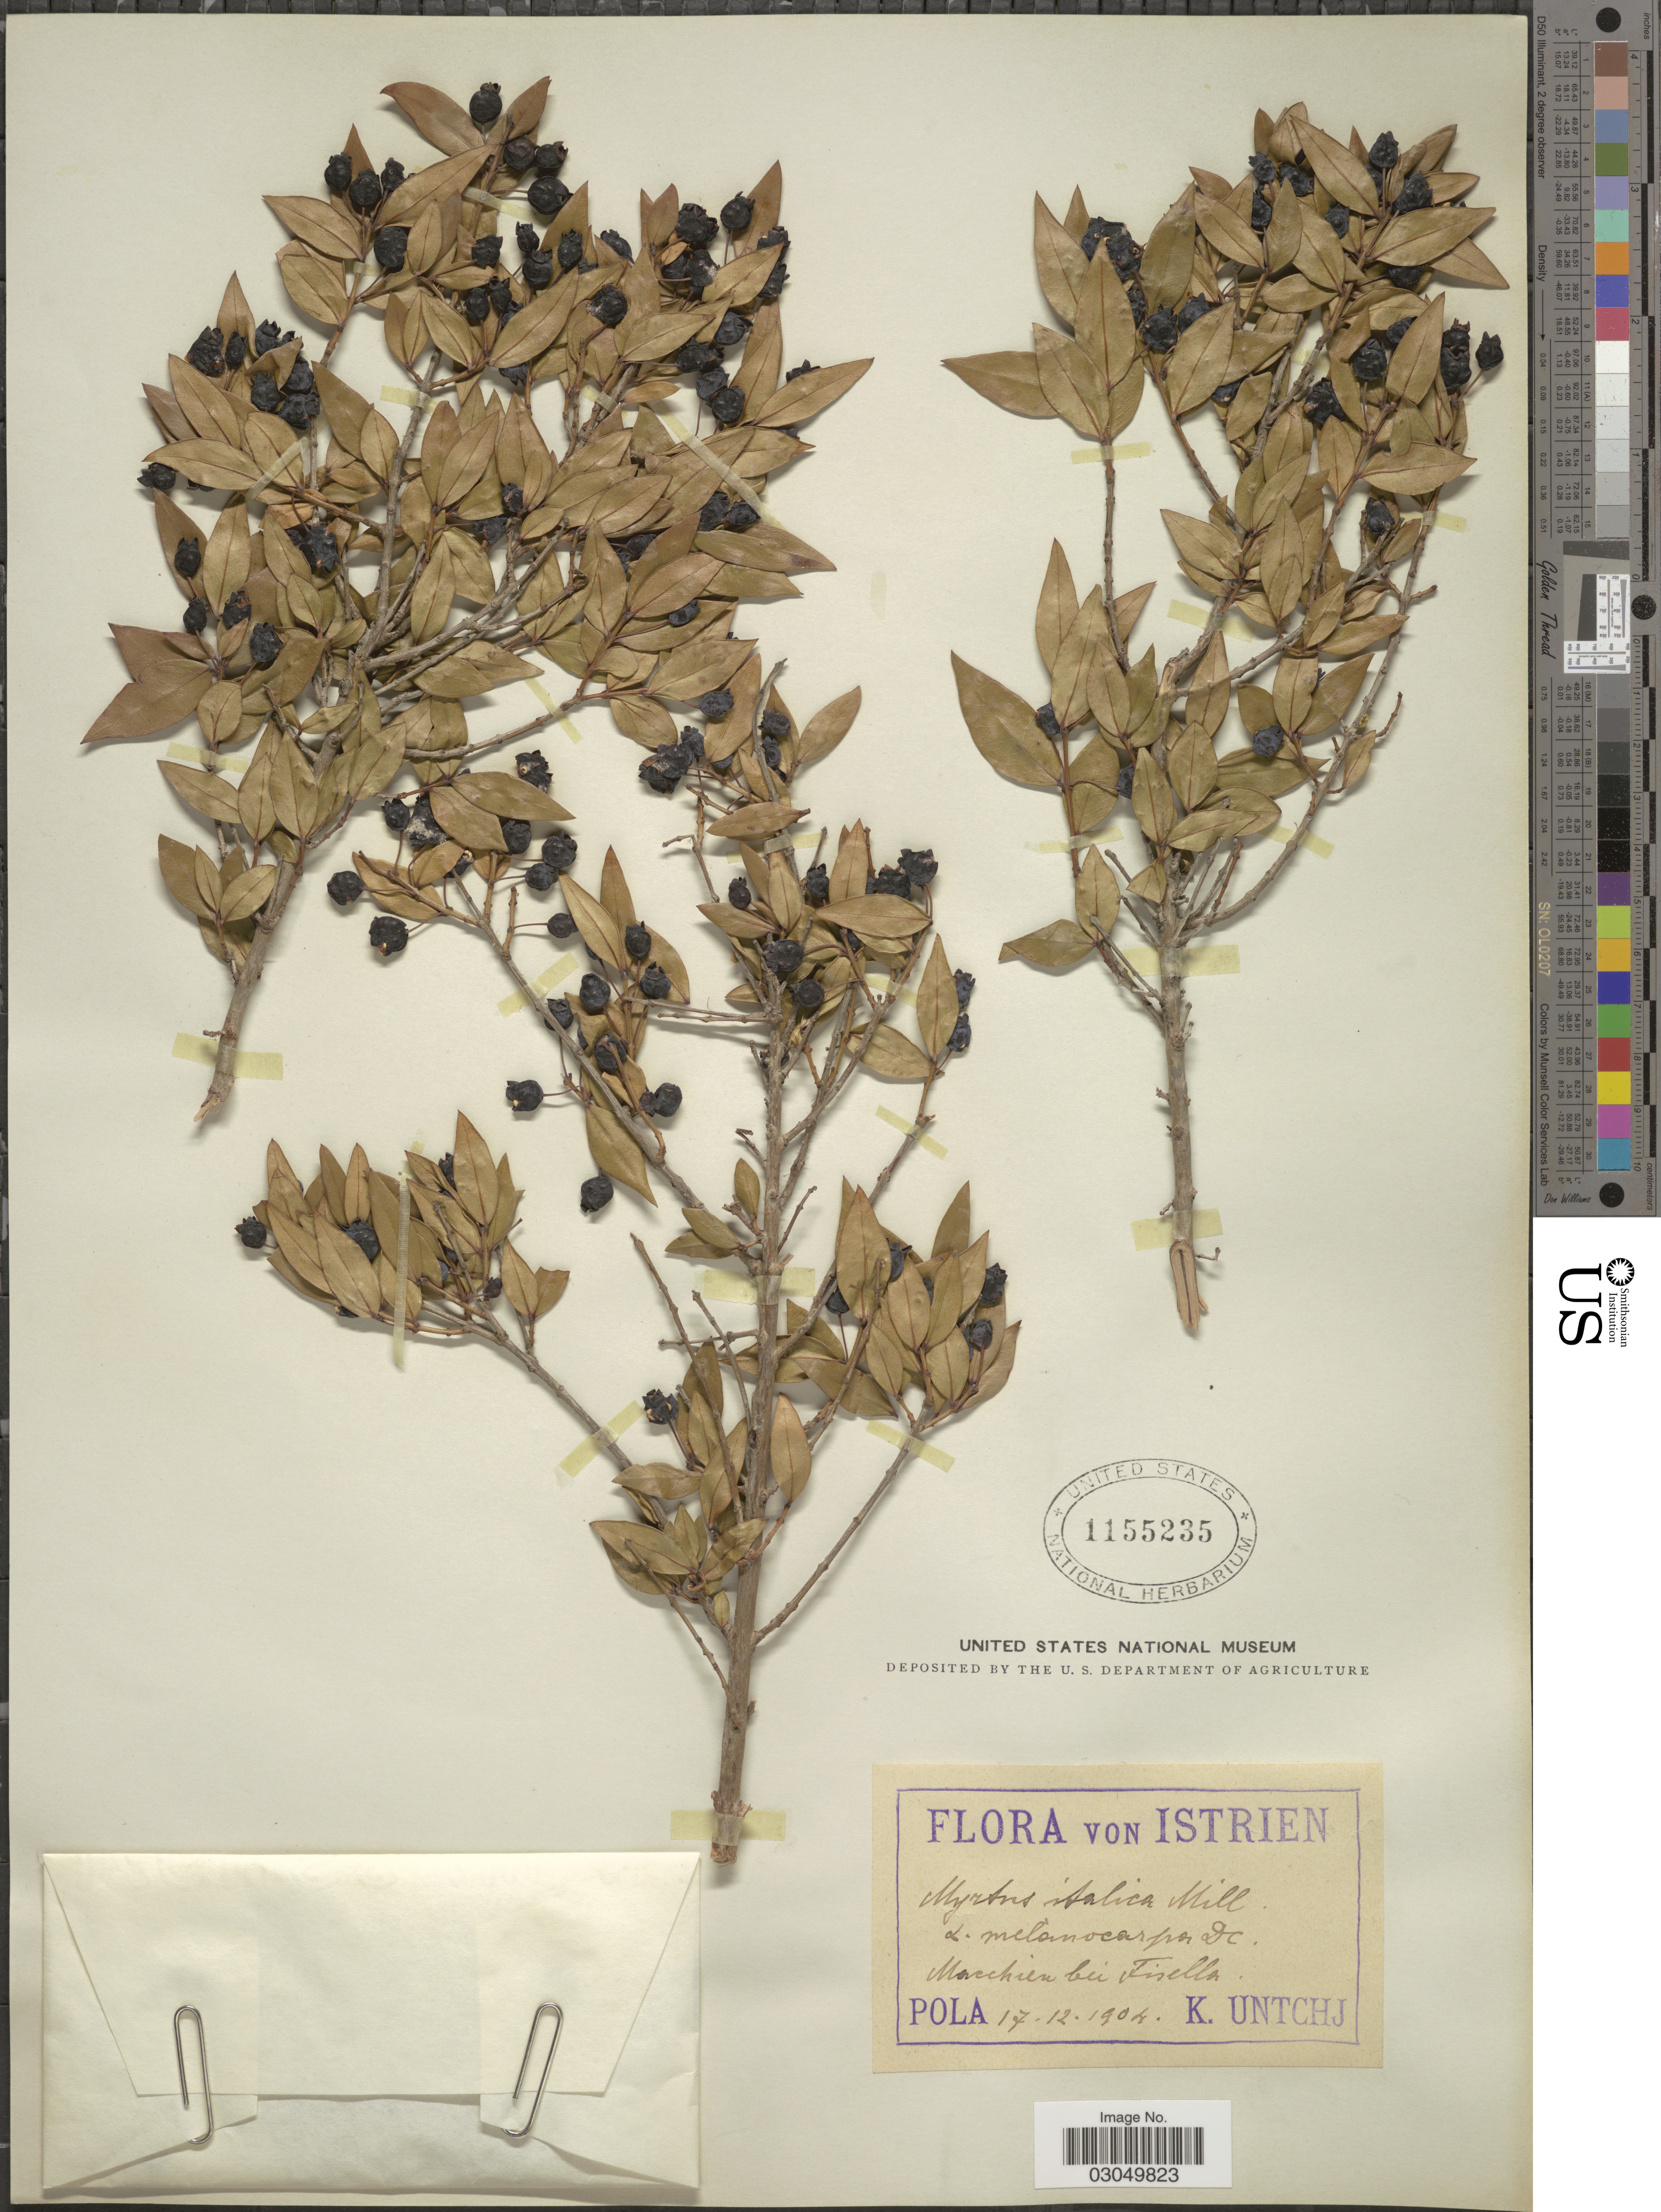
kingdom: Plantae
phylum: Tracheophyta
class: Magnoliopsida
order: Myrtales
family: Myrtaceae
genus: Myrtus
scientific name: Myrtus italica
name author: Mill.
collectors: K. Untchj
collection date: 1904-12-17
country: Croatia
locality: Istrien. Macchien bei Fisella. Pola.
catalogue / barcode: US 1155235